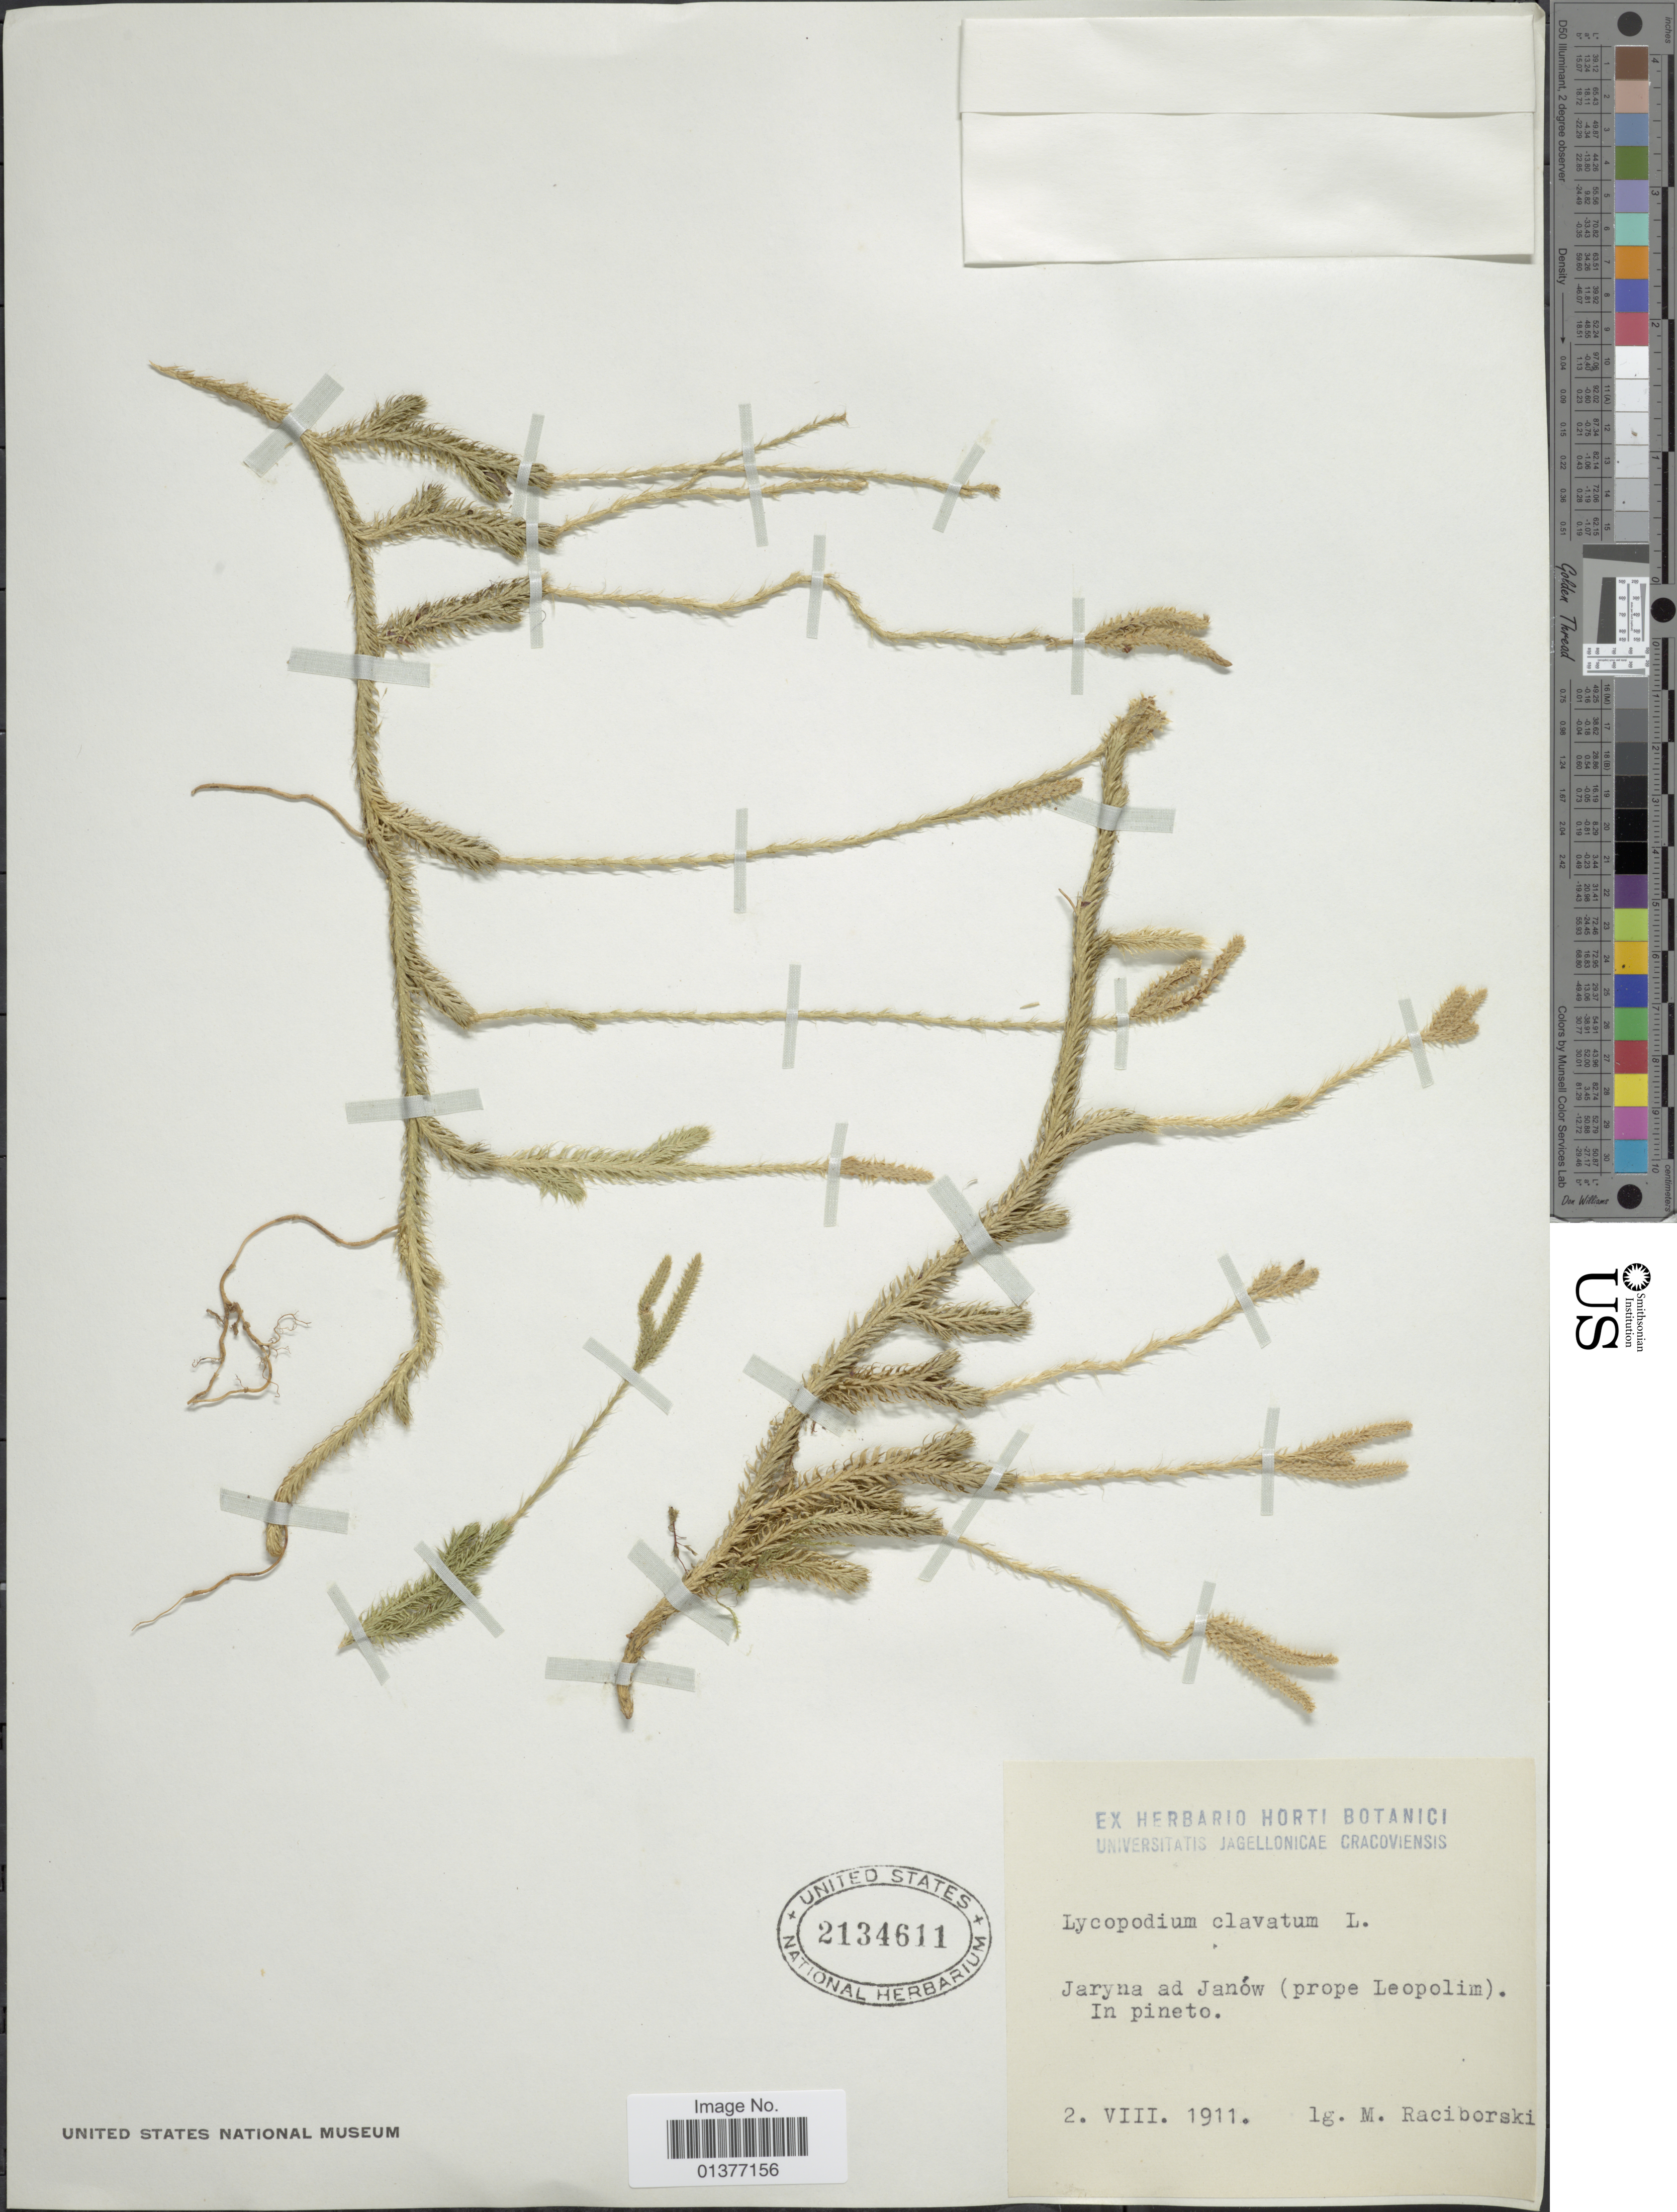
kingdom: Plantae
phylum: Tracheophyta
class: Lycopodiopsida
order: Lycopodiales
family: Lycopodiaceae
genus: Lycopodium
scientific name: Lycopodium clavatum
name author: L.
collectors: M. Raciborski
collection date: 1911-08-02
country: Poland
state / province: Malopolskie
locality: Jaryna ad Janów(prope Leopolim) in pineto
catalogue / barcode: US 2134611